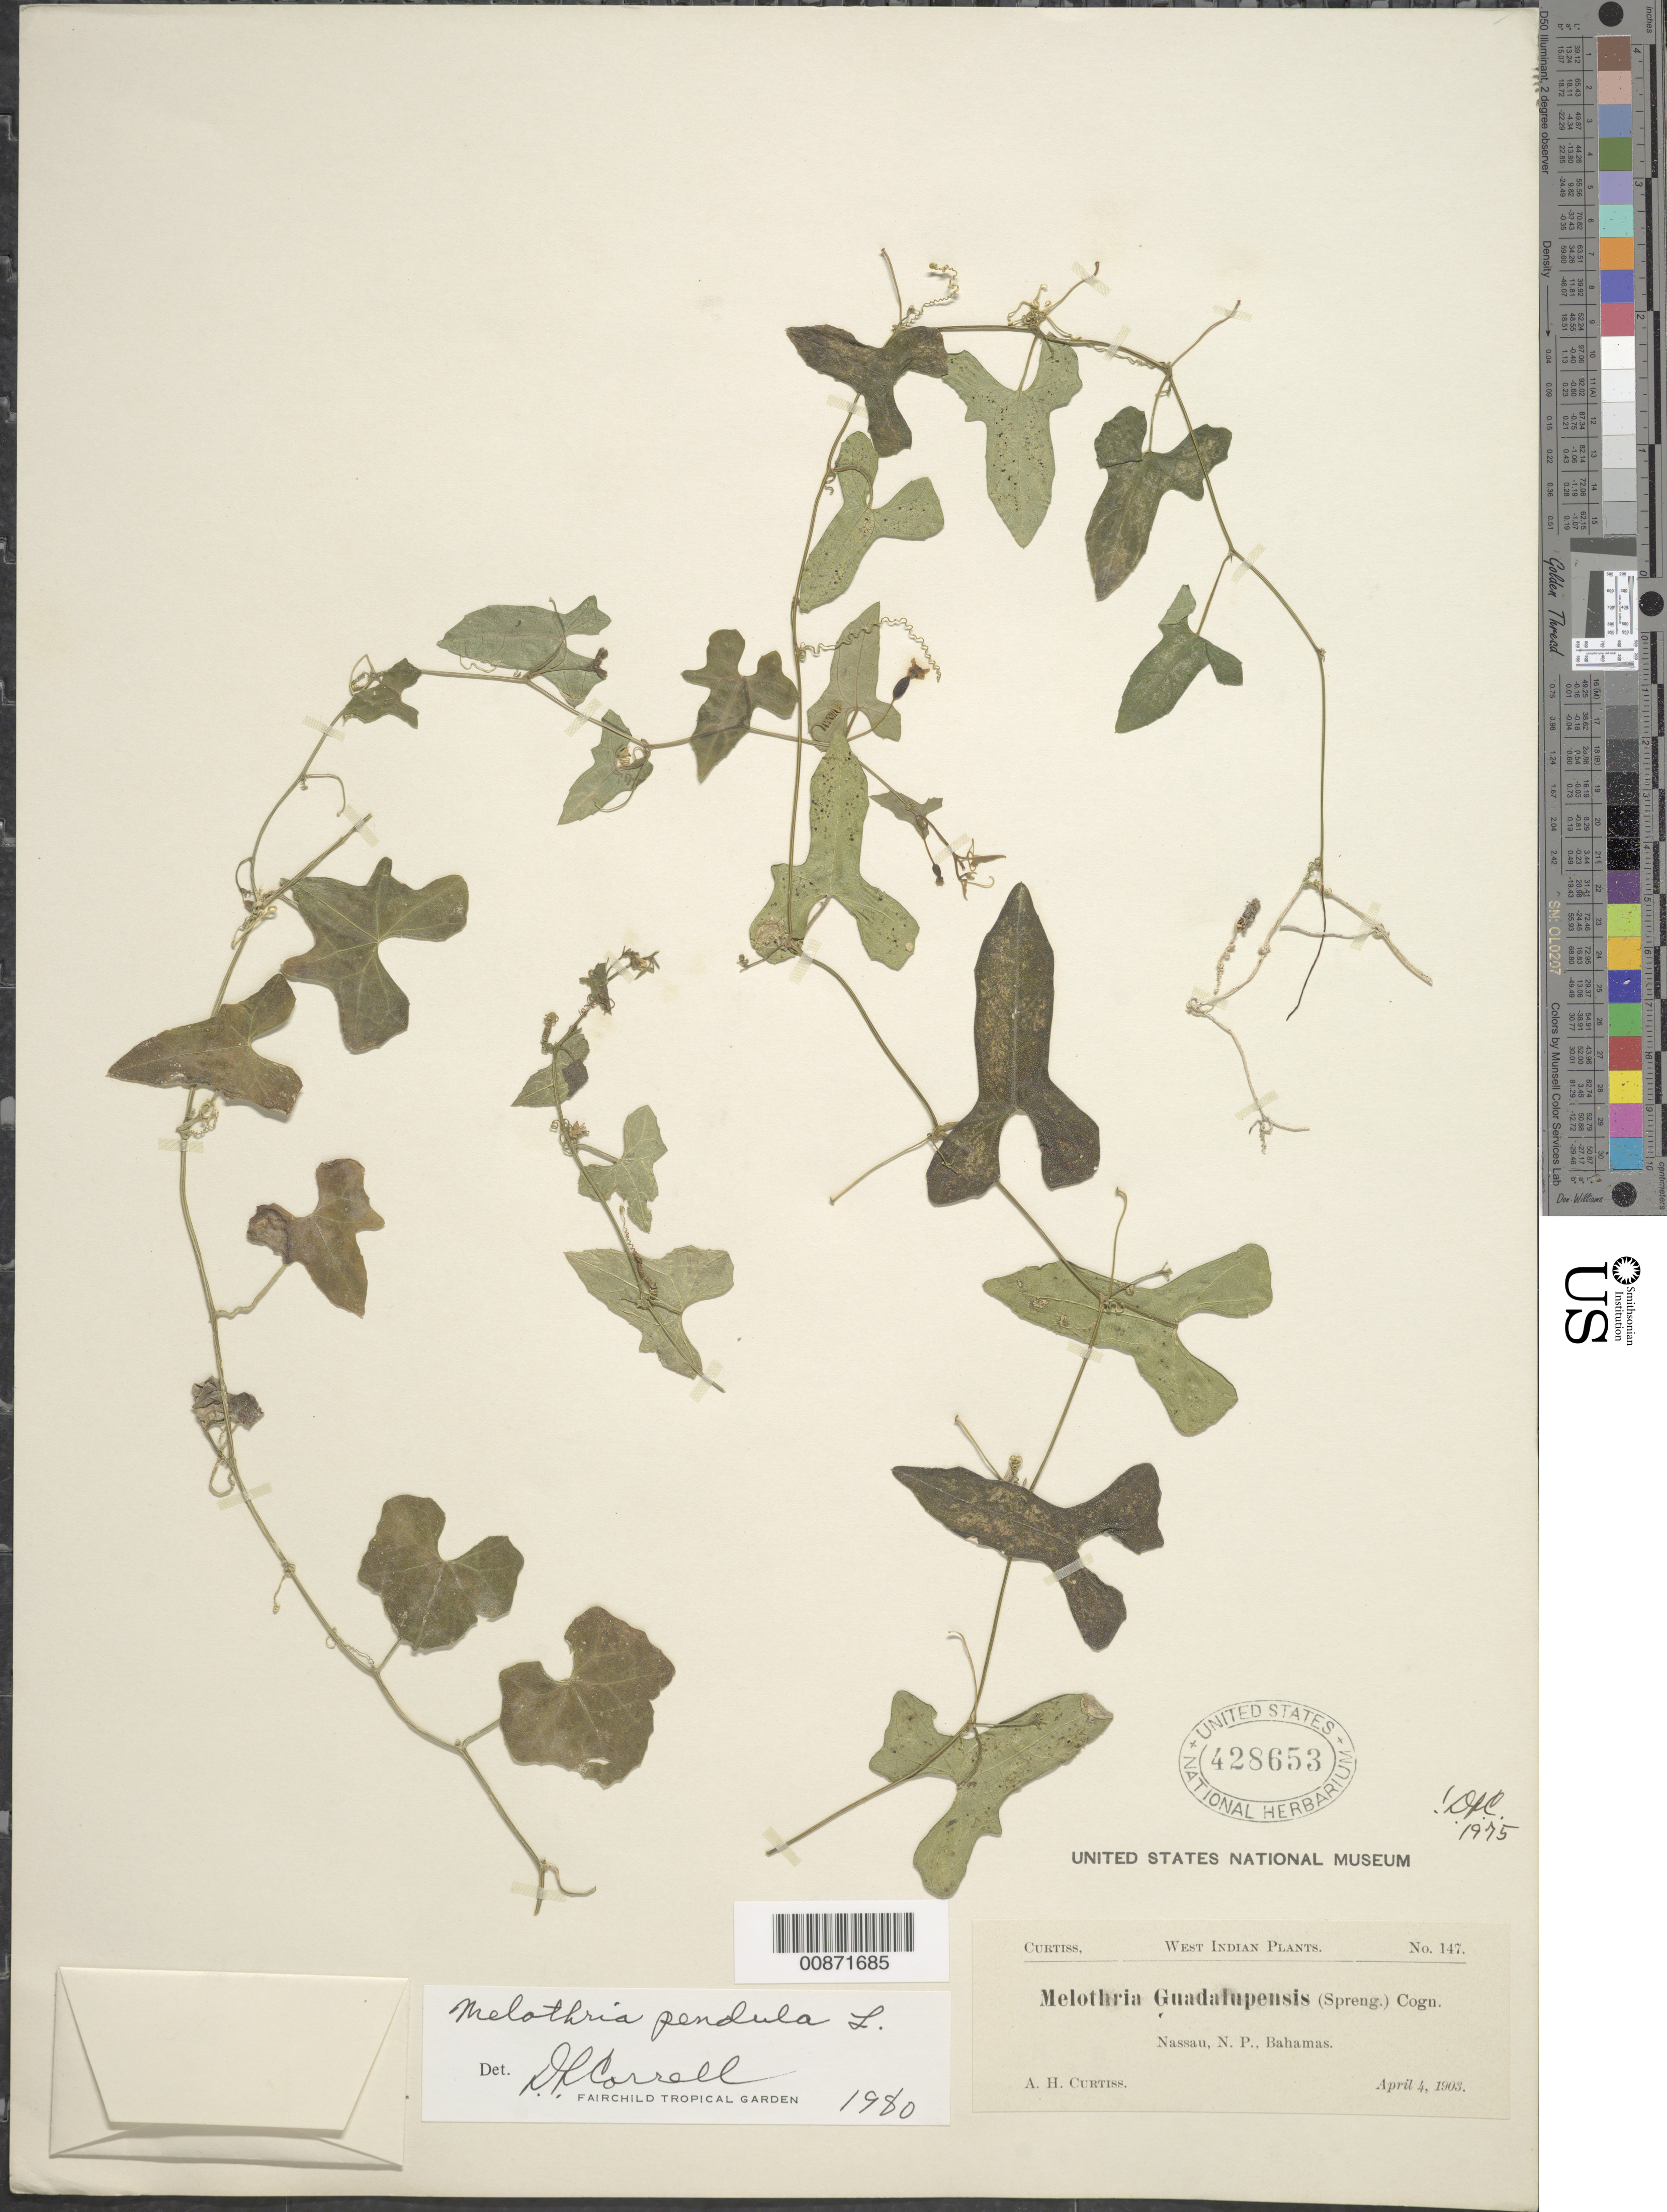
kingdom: Plantae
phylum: Tracheophyta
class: Magnoliopsida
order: Cucurbitales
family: Cucurbitaceae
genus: Melothria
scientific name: Melothria pendula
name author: L.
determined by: Correll, D. S.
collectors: A. H. Curtiss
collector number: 147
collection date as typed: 04 Apr 1903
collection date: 1903-04-04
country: Bahamas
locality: Nassau, N. P.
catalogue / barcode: US 428653